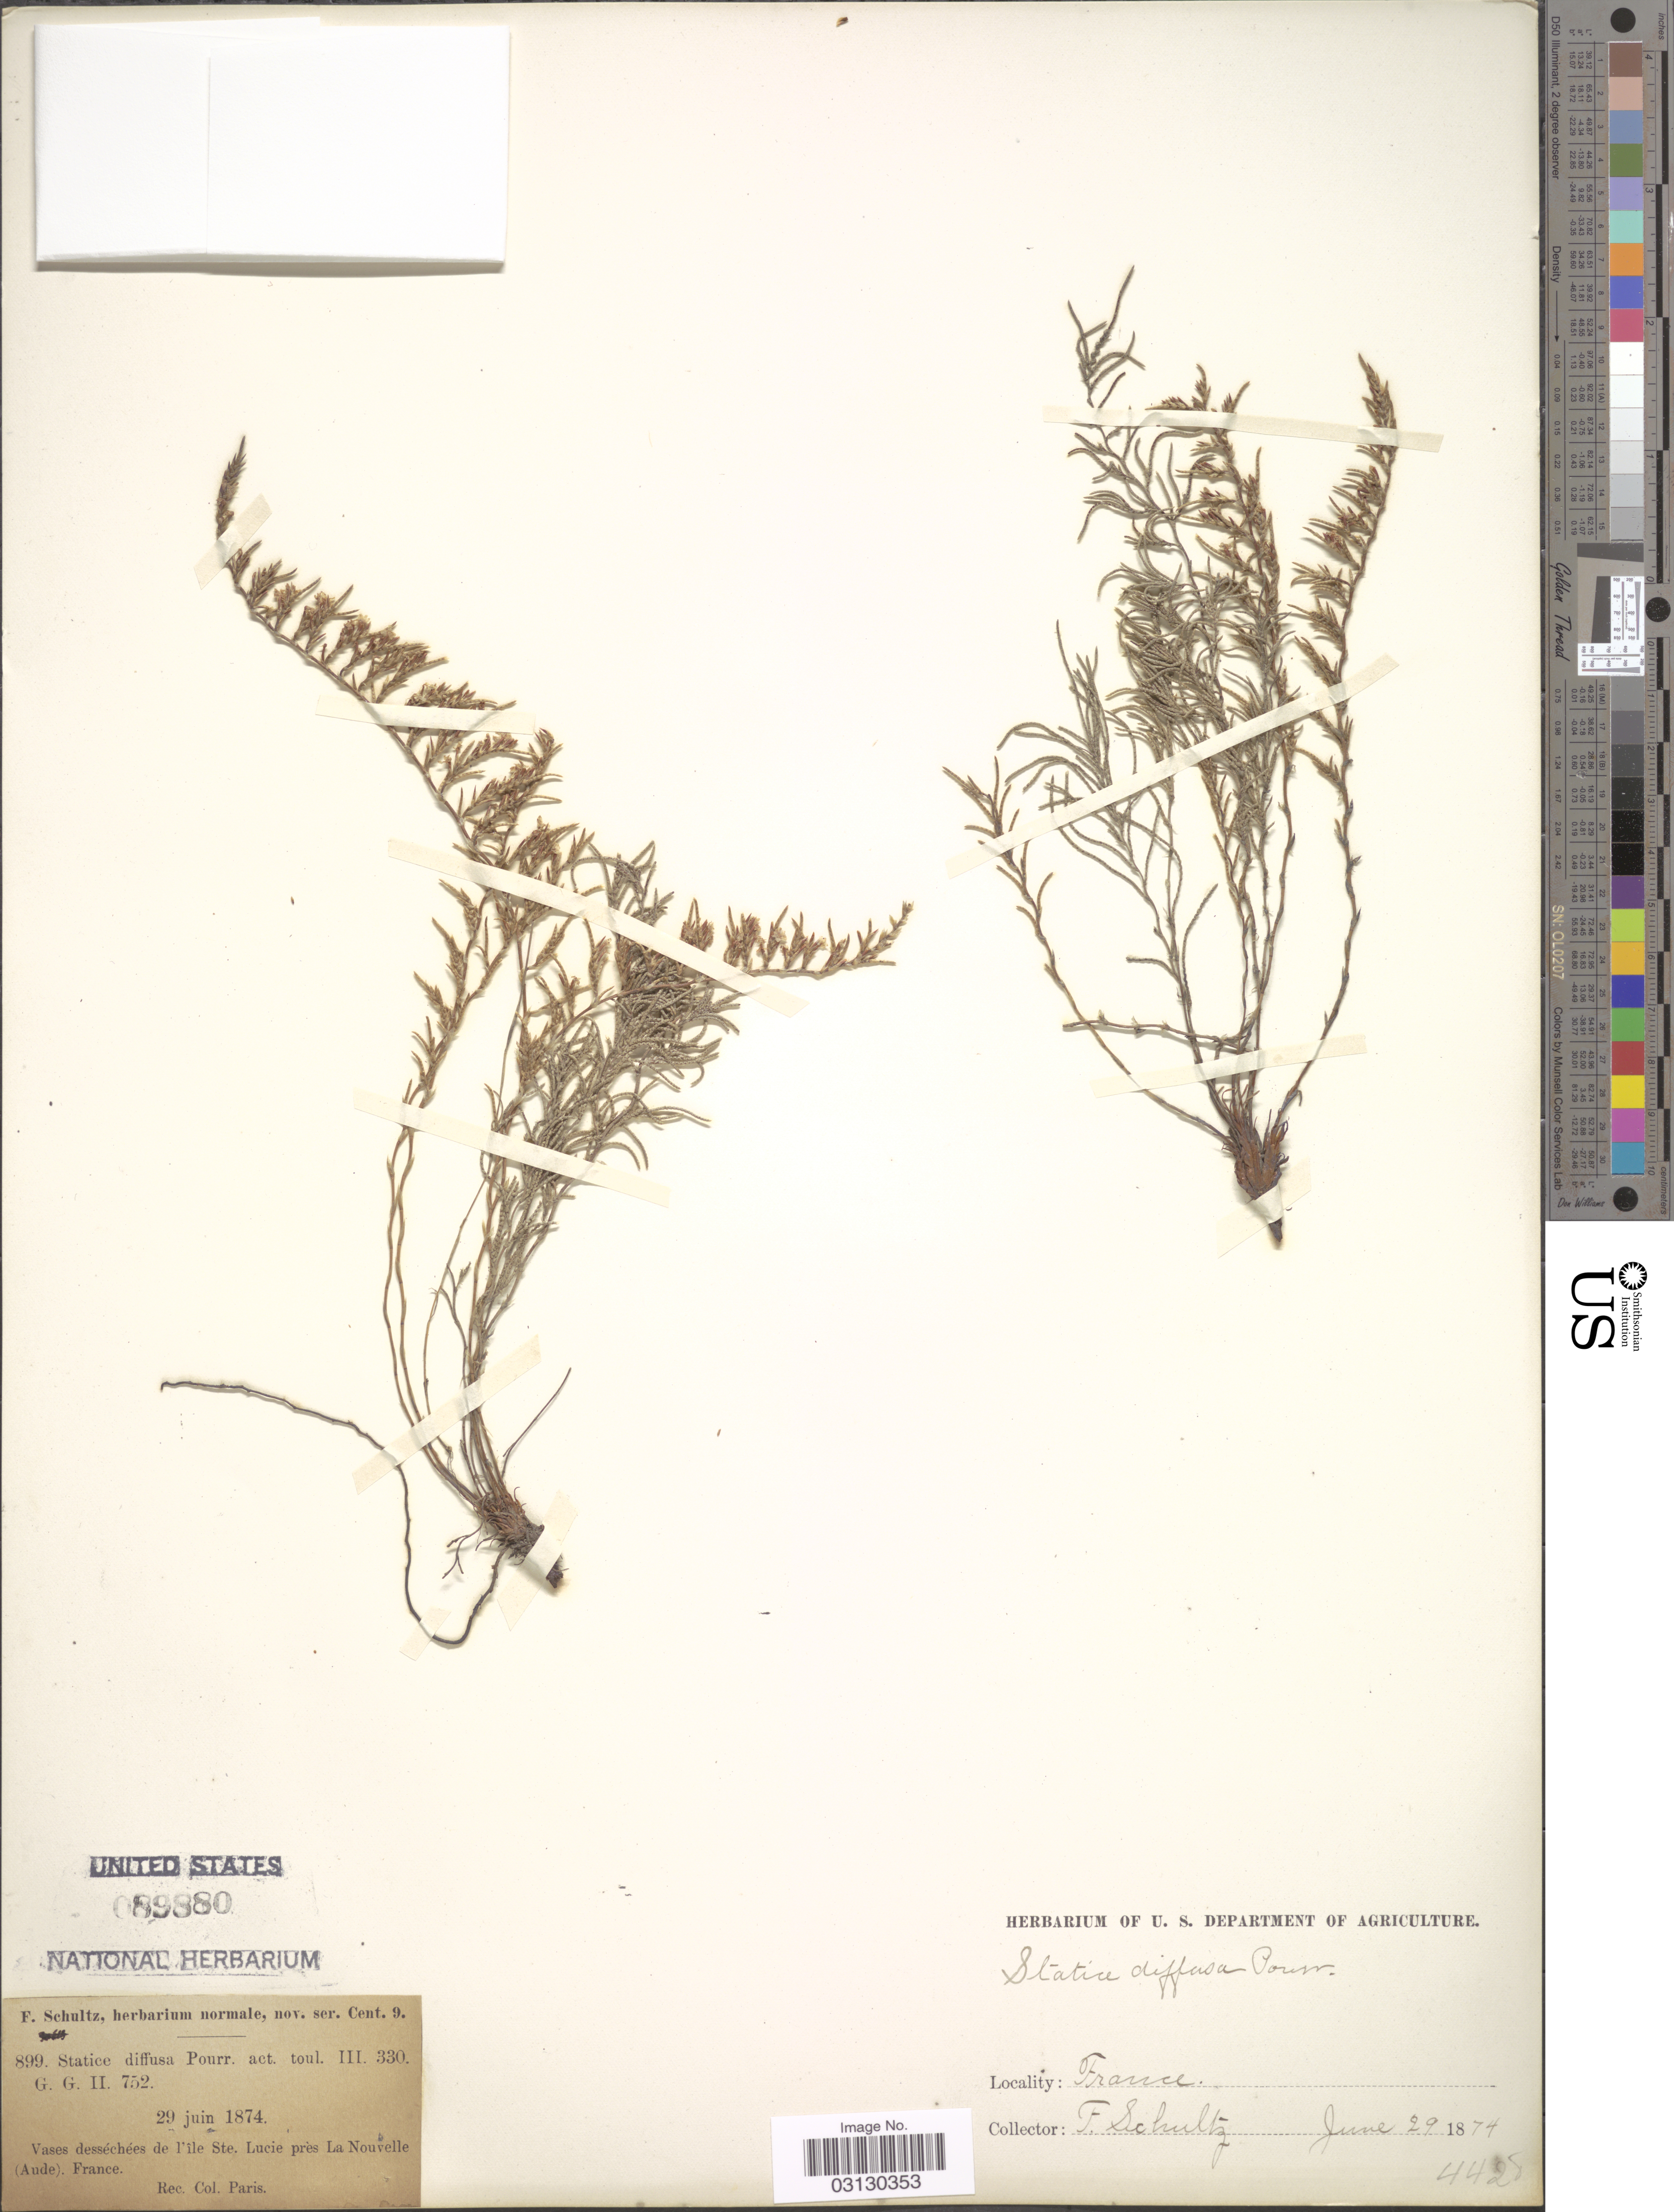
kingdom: Plantae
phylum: Tracheophyta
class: Magnoliopsida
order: Caryophyllales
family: Plumbaginaceae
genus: Myriolimon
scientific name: Myriolimon diffusum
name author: (Pourr.) Lledó et al.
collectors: F. Schultz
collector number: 899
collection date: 1874-06-29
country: France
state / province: Occitanie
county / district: Aude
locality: Vases desséchées de l'île Ste. Lucie près La Nouvelle (Aude).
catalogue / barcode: US 89880